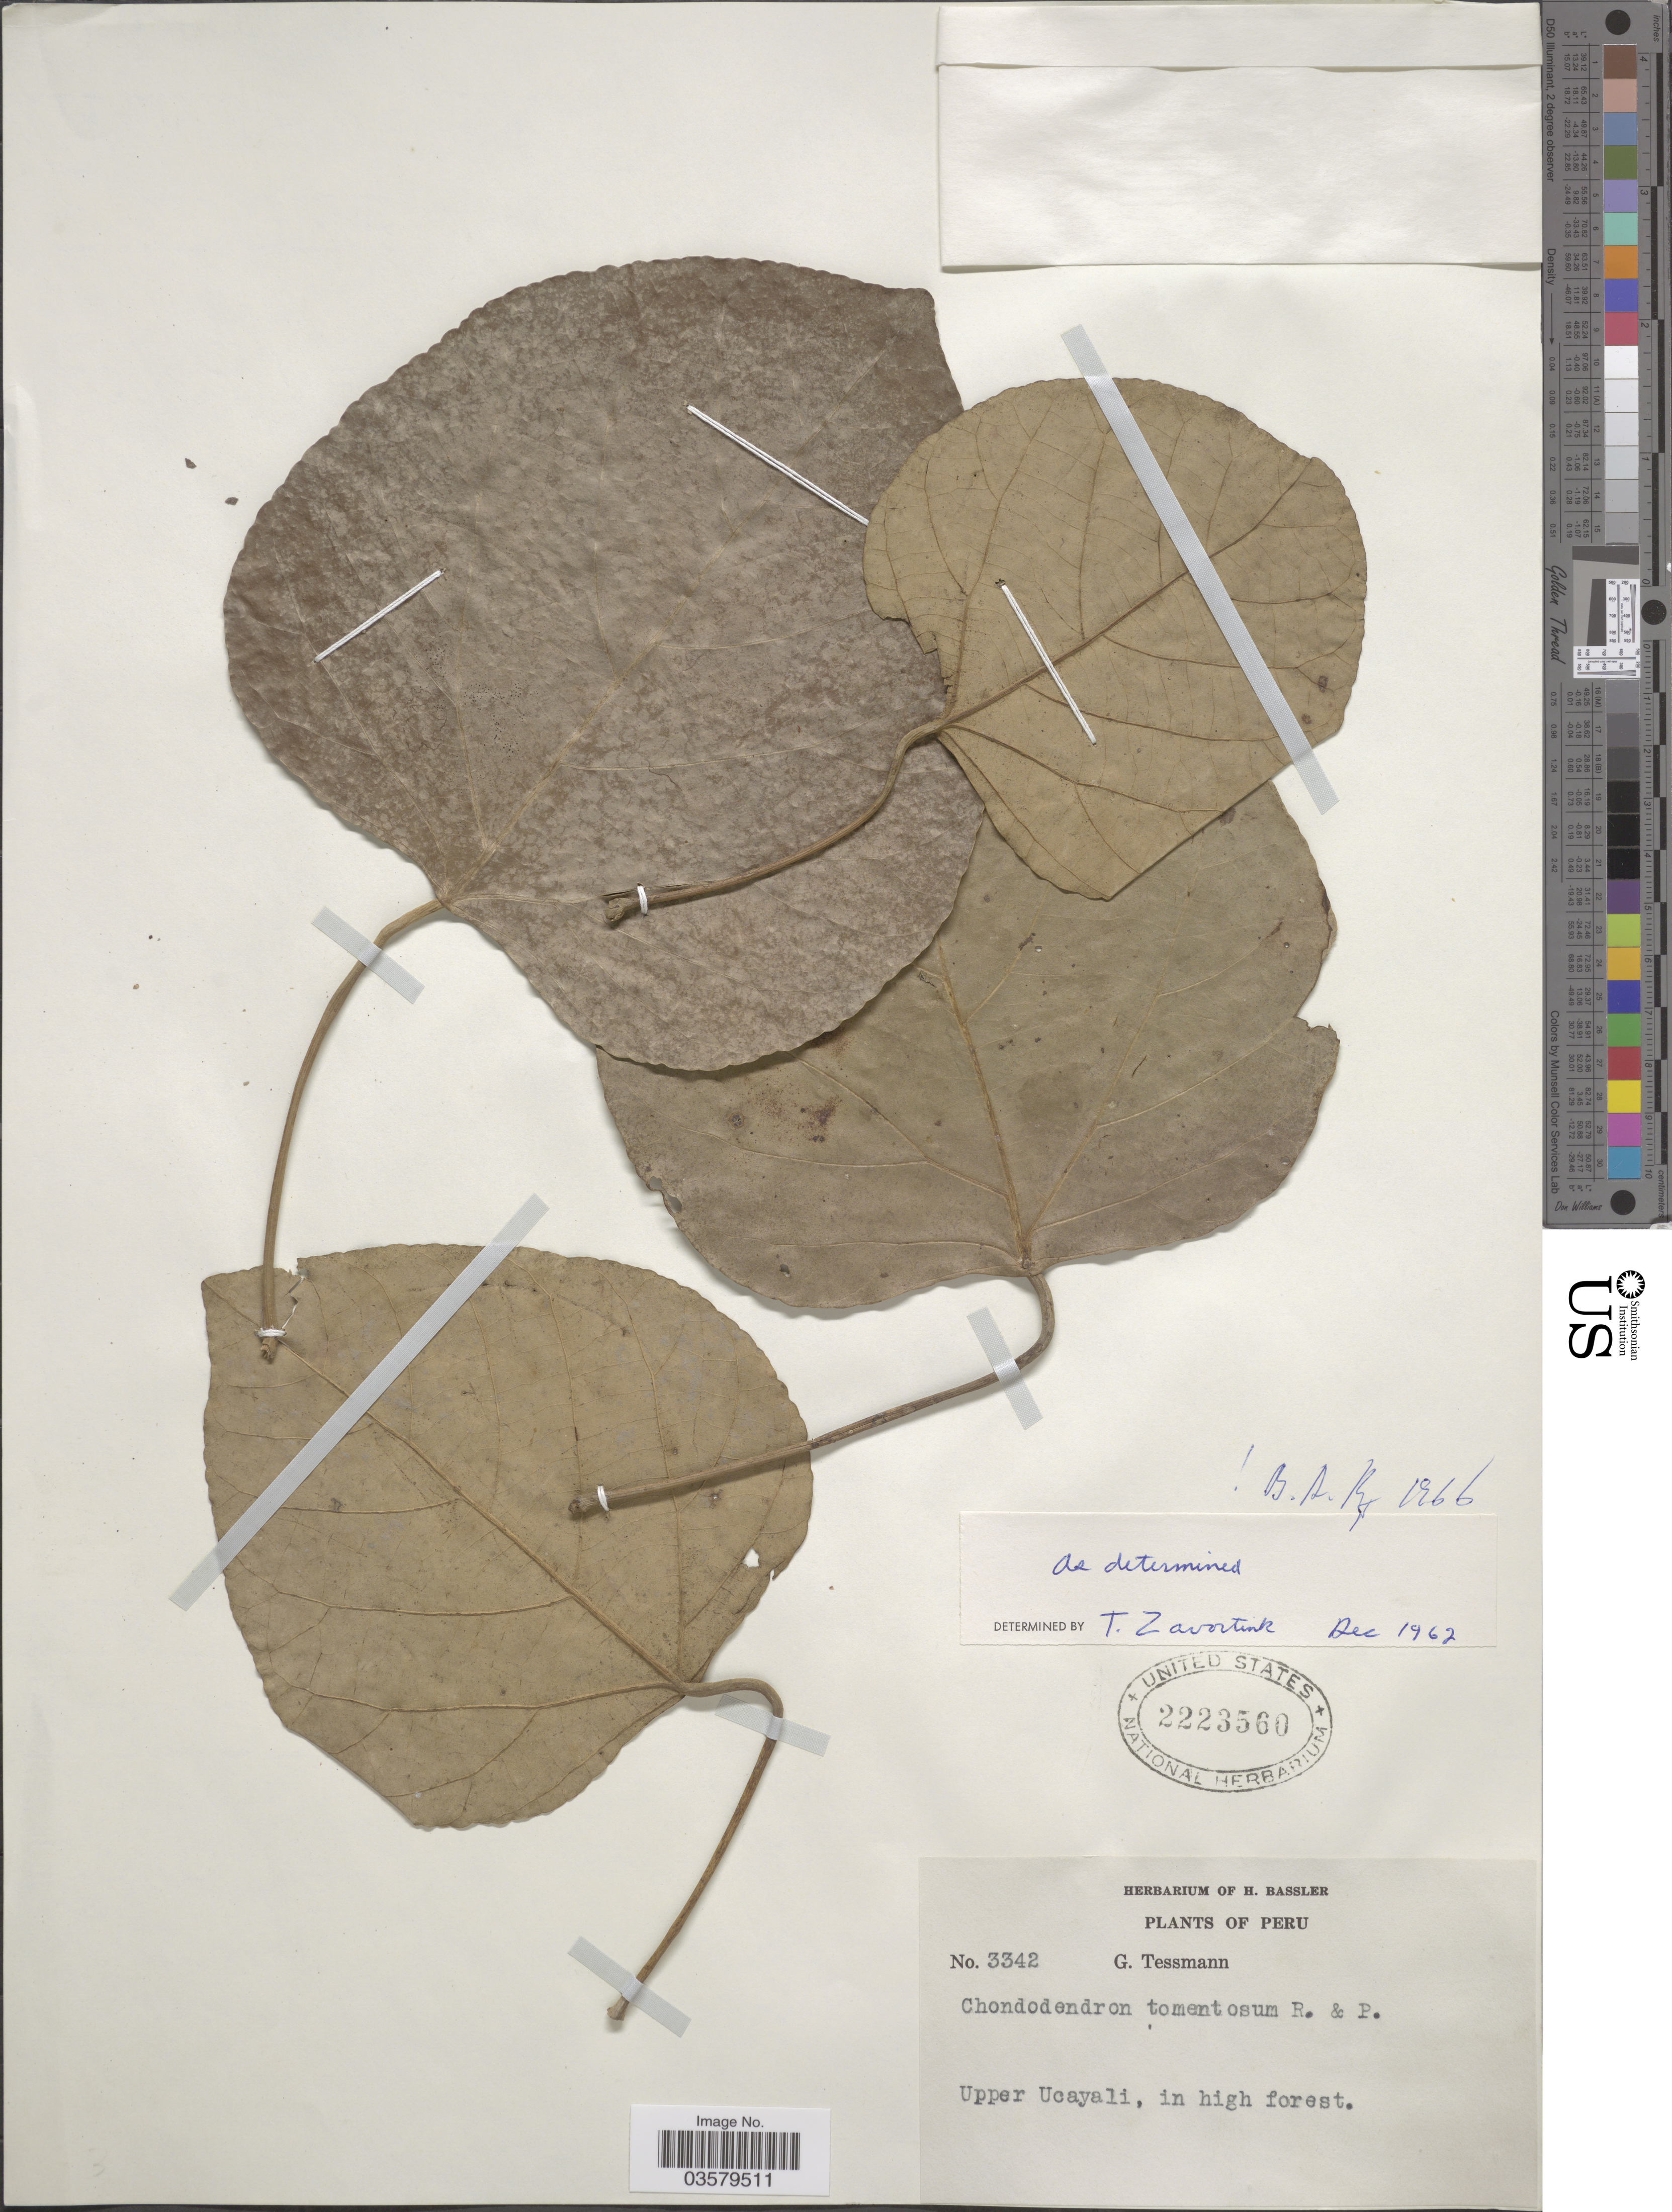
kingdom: Plantae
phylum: Tracheophyta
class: Magnoliopsida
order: Ranunculales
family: Menispermaceae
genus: Chondrodendron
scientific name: Chondrodendron tomentosum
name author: Ruiz & Pav.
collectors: G. Tessmann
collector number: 3342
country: Peru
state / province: Ucayali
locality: Upper Ucayali, in high forest.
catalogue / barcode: US 2223560